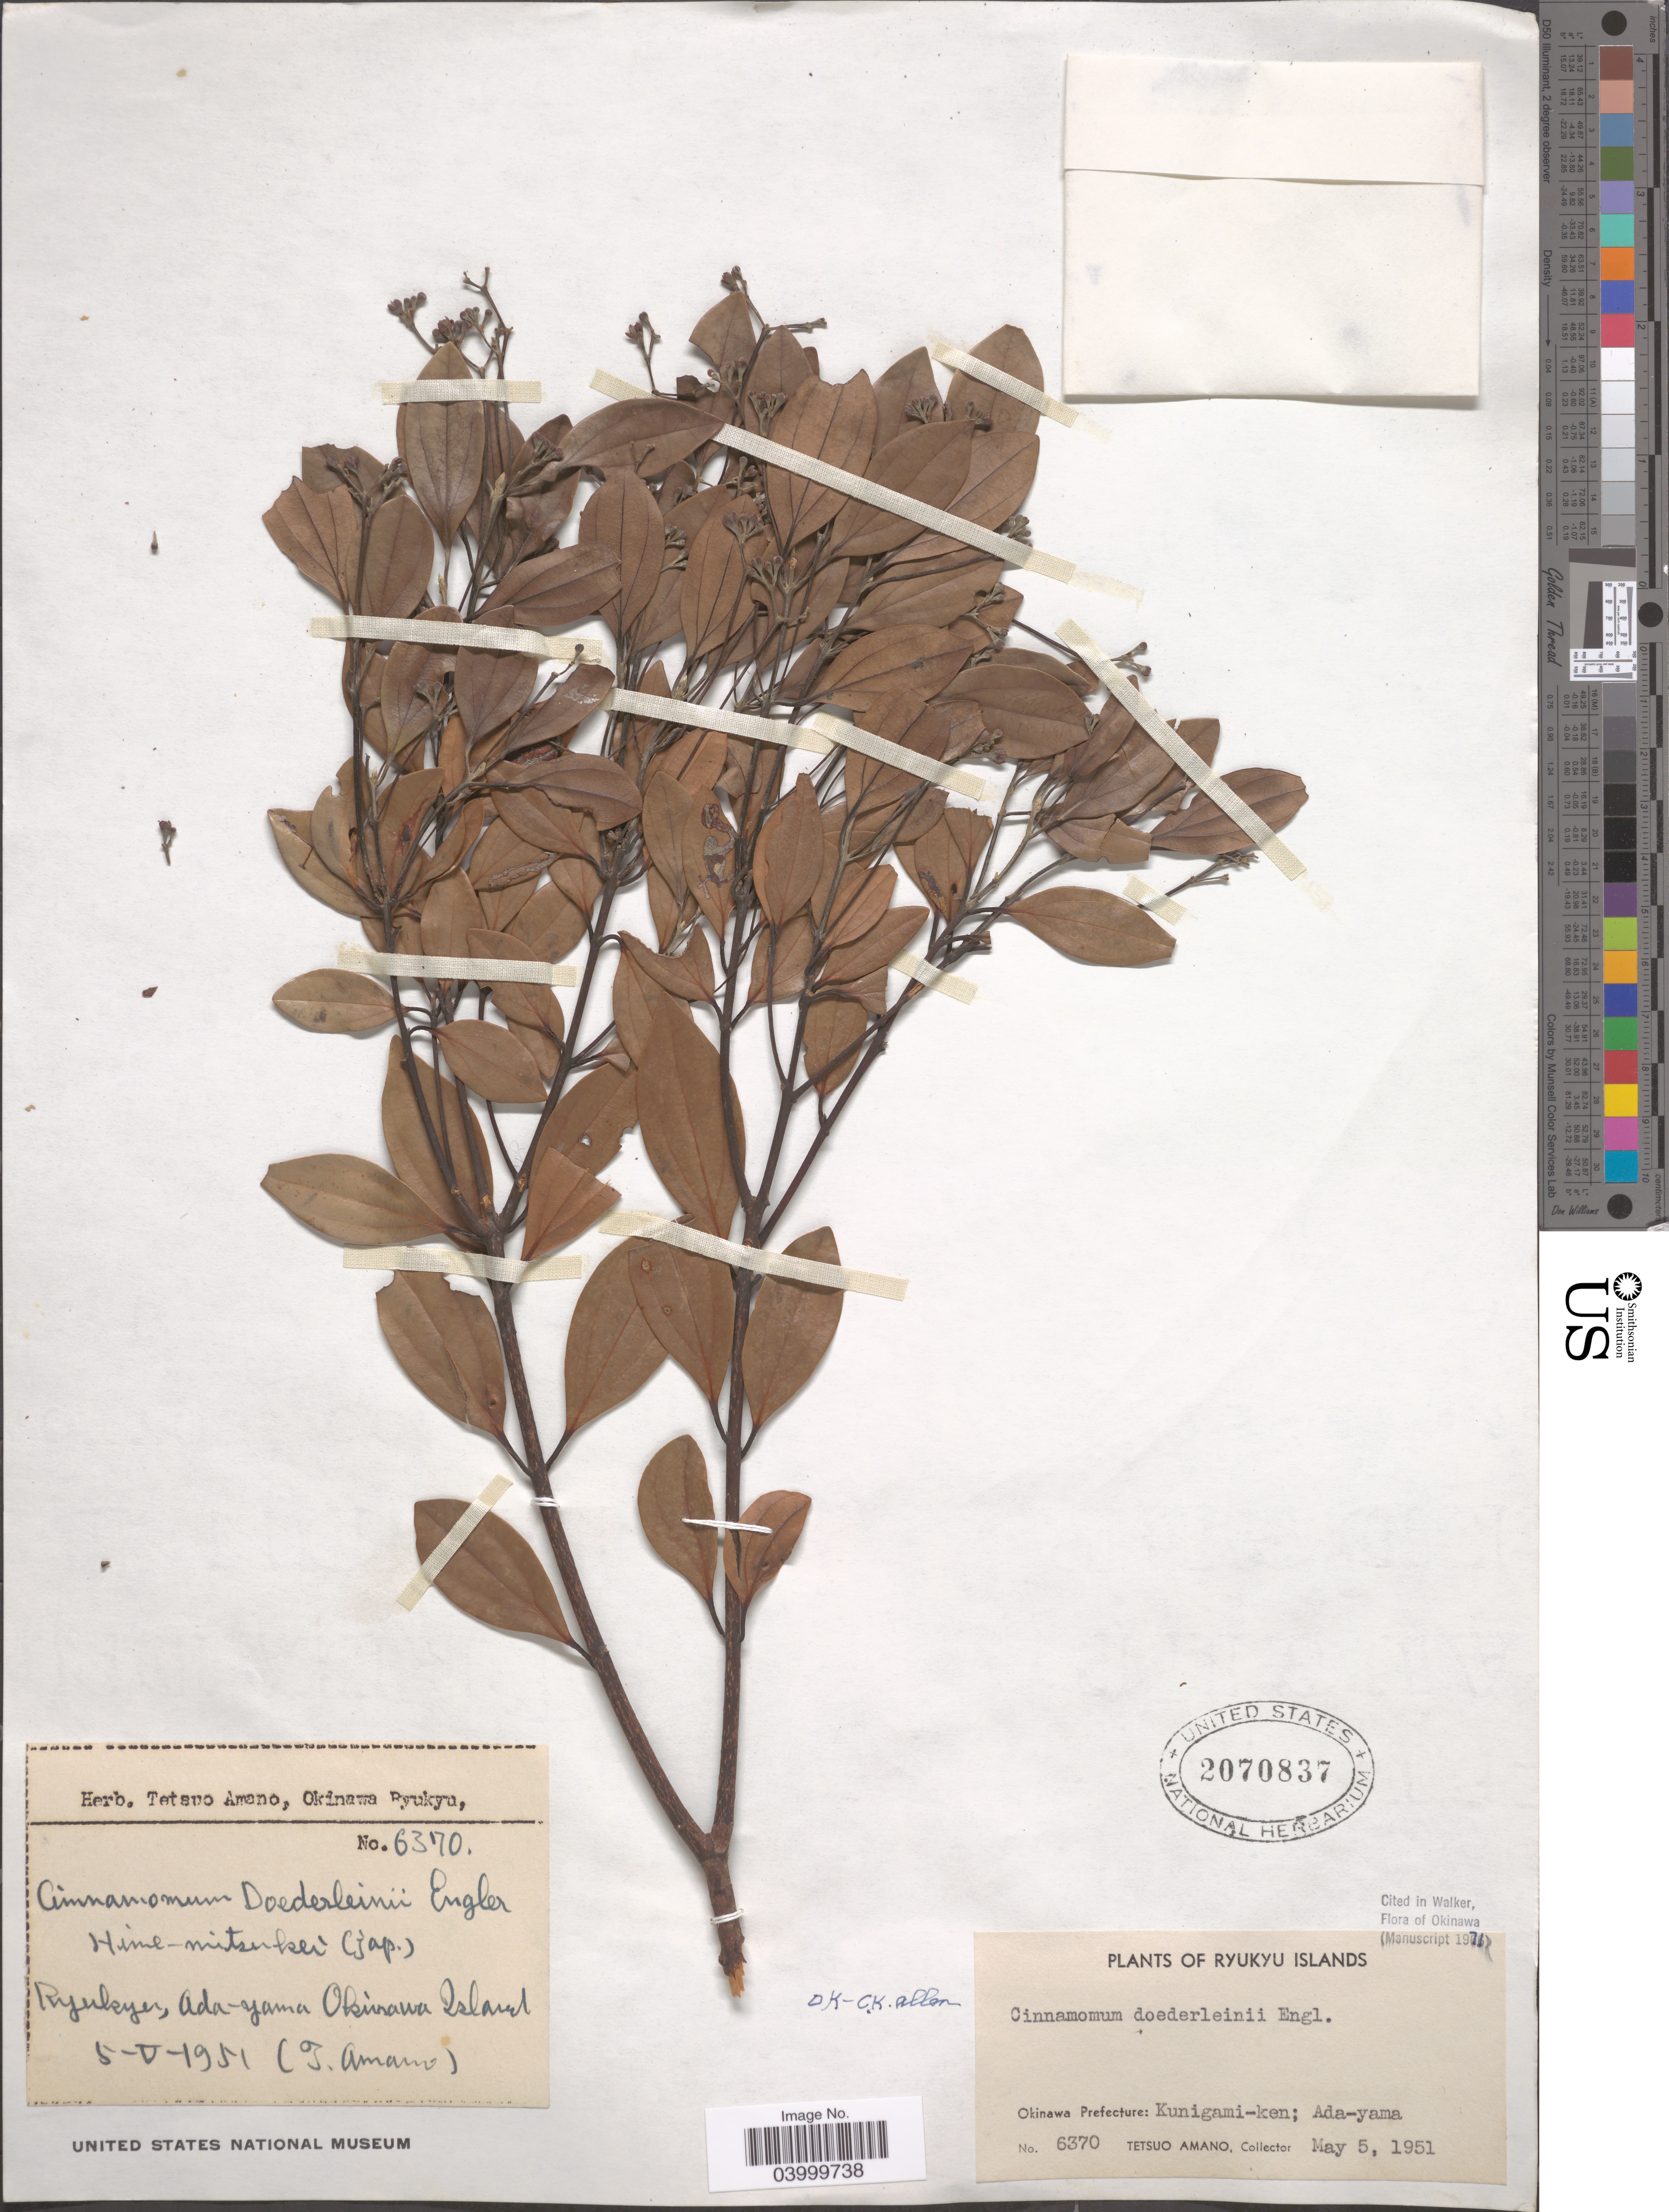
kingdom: Plantae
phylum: Tracheophyta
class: Magnoliopsida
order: Laurales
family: Lauraceae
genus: Cinnamomum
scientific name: Cinnamomum doederleinii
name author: Engl.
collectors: T. Amano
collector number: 6370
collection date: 1951-05-05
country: Japan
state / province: Okinawa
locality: Rykyu, Ada-yama Okinawa Island. Ryukyu Islands. Okinawa Prefecture: Kunigami-ken; Ada-yama.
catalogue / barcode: US 2070837